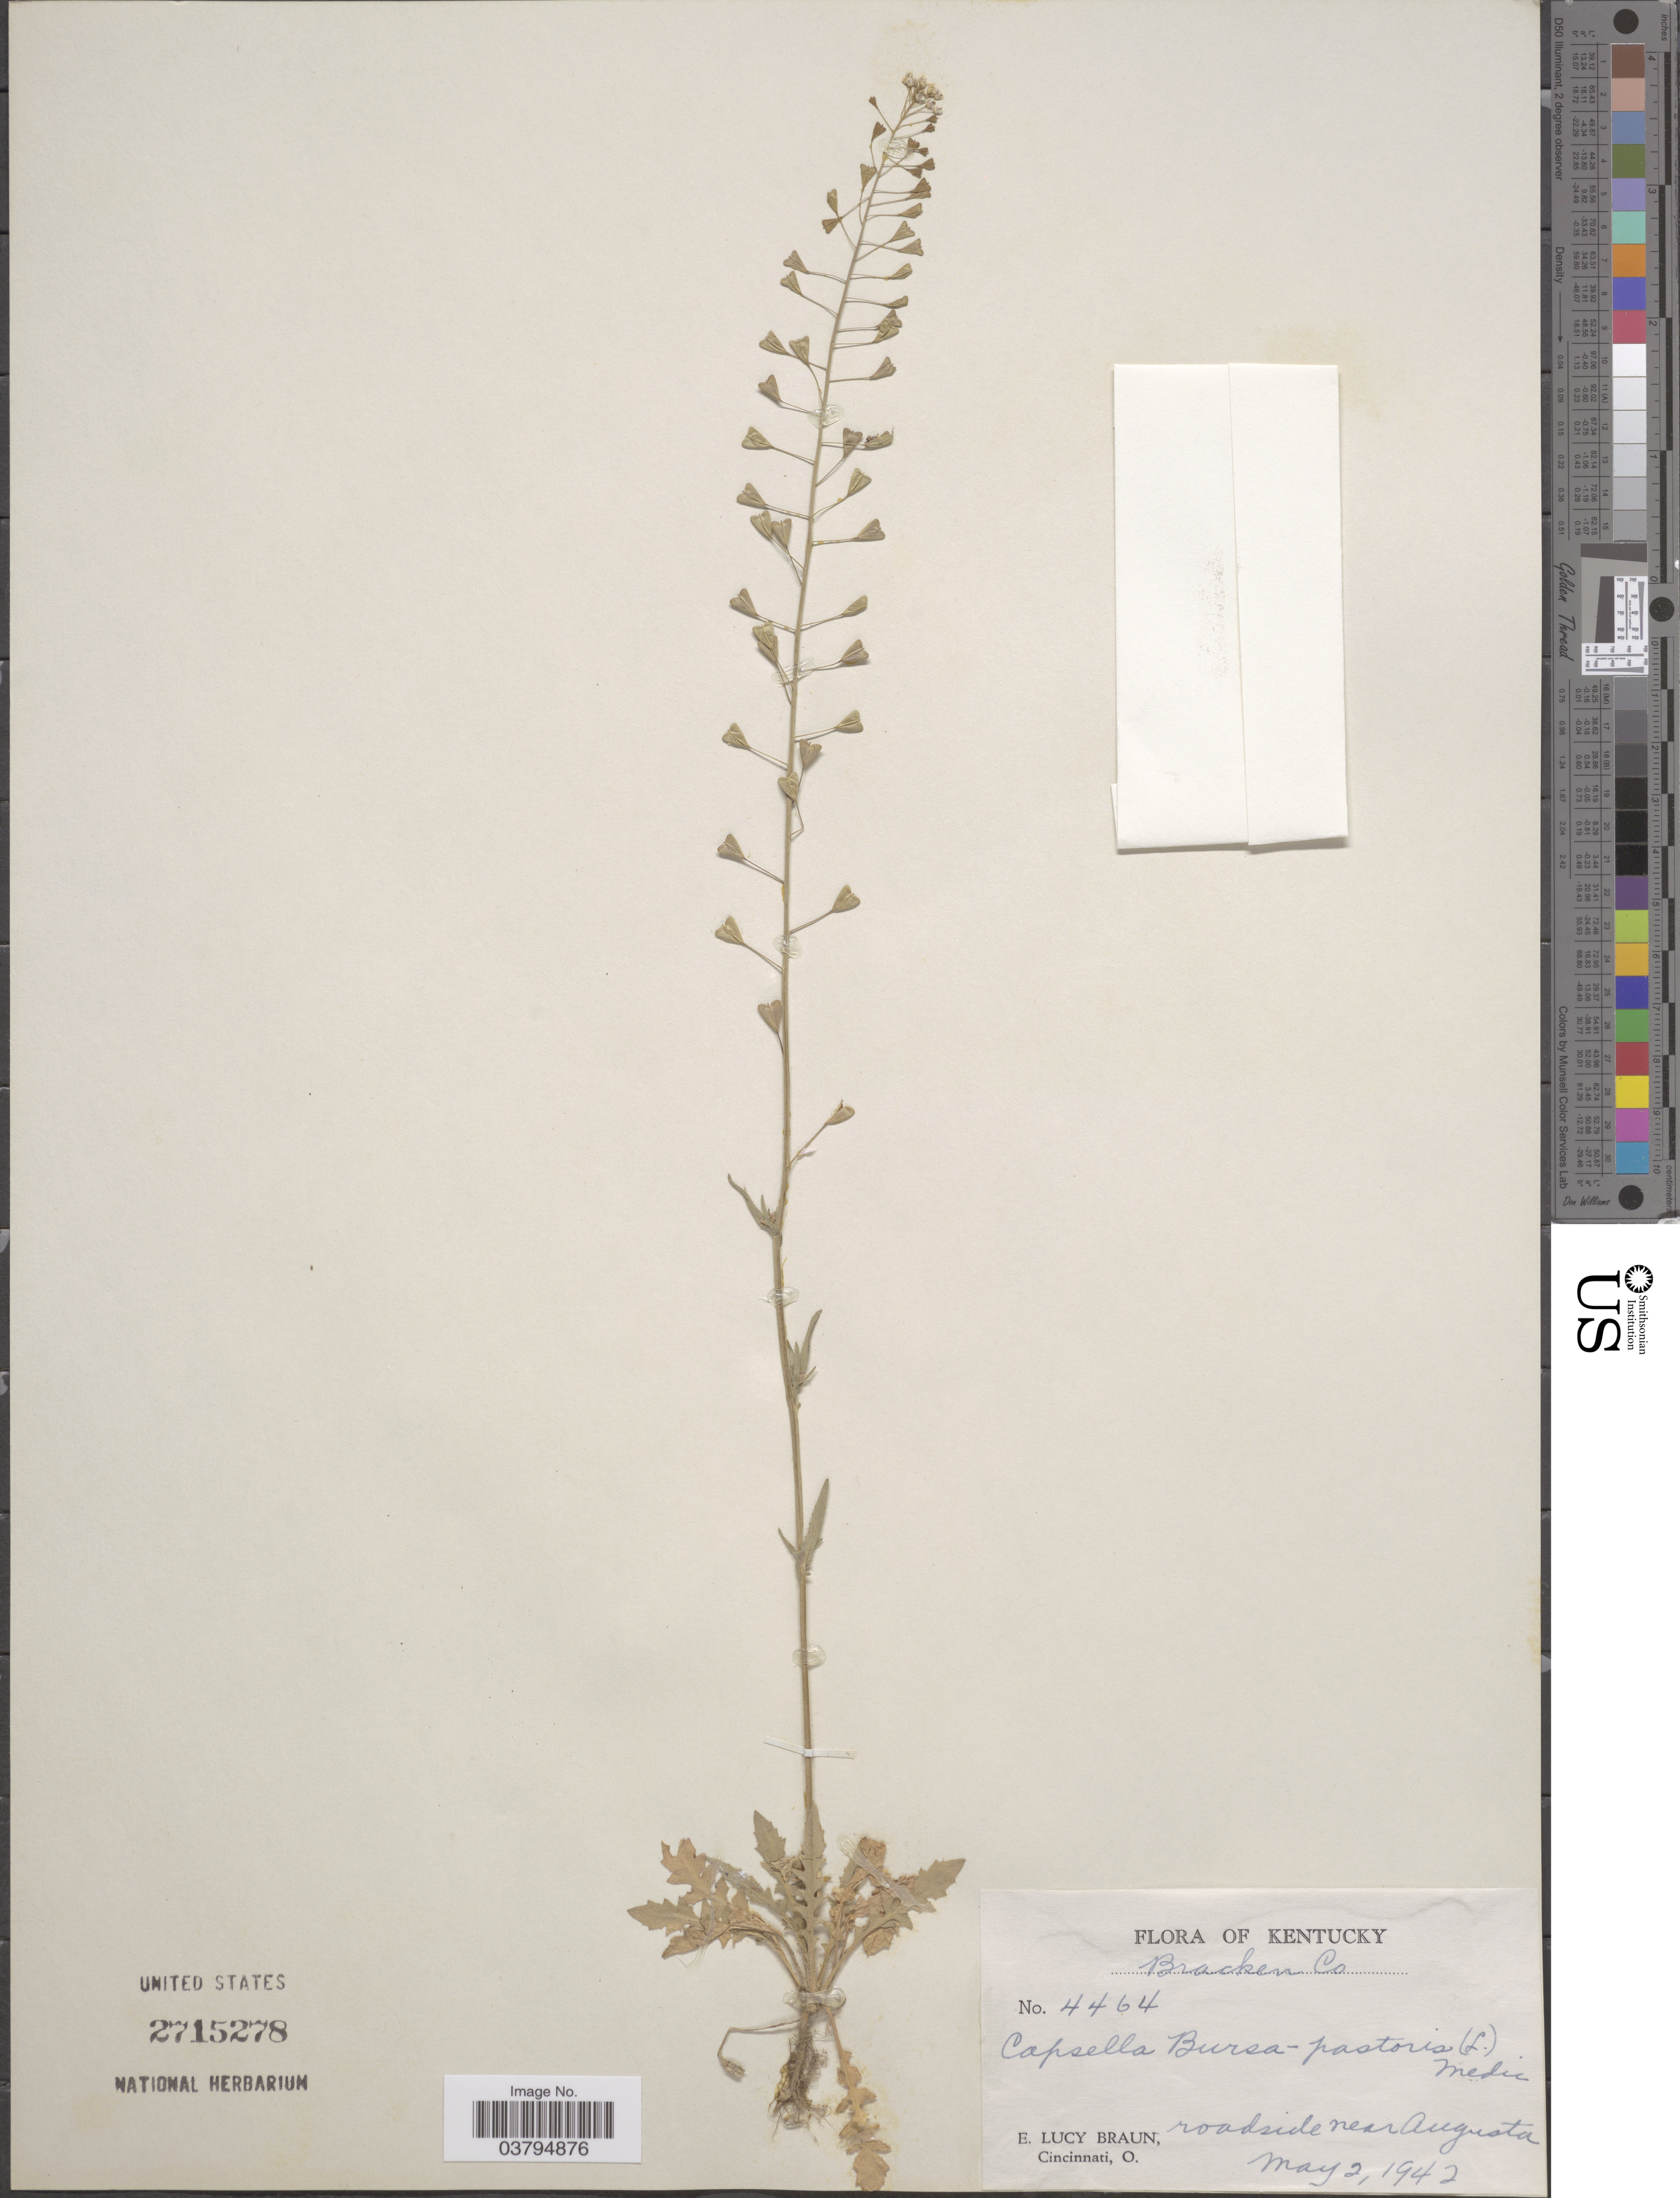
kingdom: Plantae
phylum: Tracheophyta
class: Magnoliopsida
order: Brassicales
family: Brassicaceae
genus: Capsella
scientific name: Capsella bursa-pastoris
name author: (L.) Medik.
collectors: E. L. Braun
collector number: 4464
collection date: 1942-05-02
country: United States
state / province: Kentucky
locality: Bracken Co. Roadside near Augusta.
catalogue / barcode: US 2715278